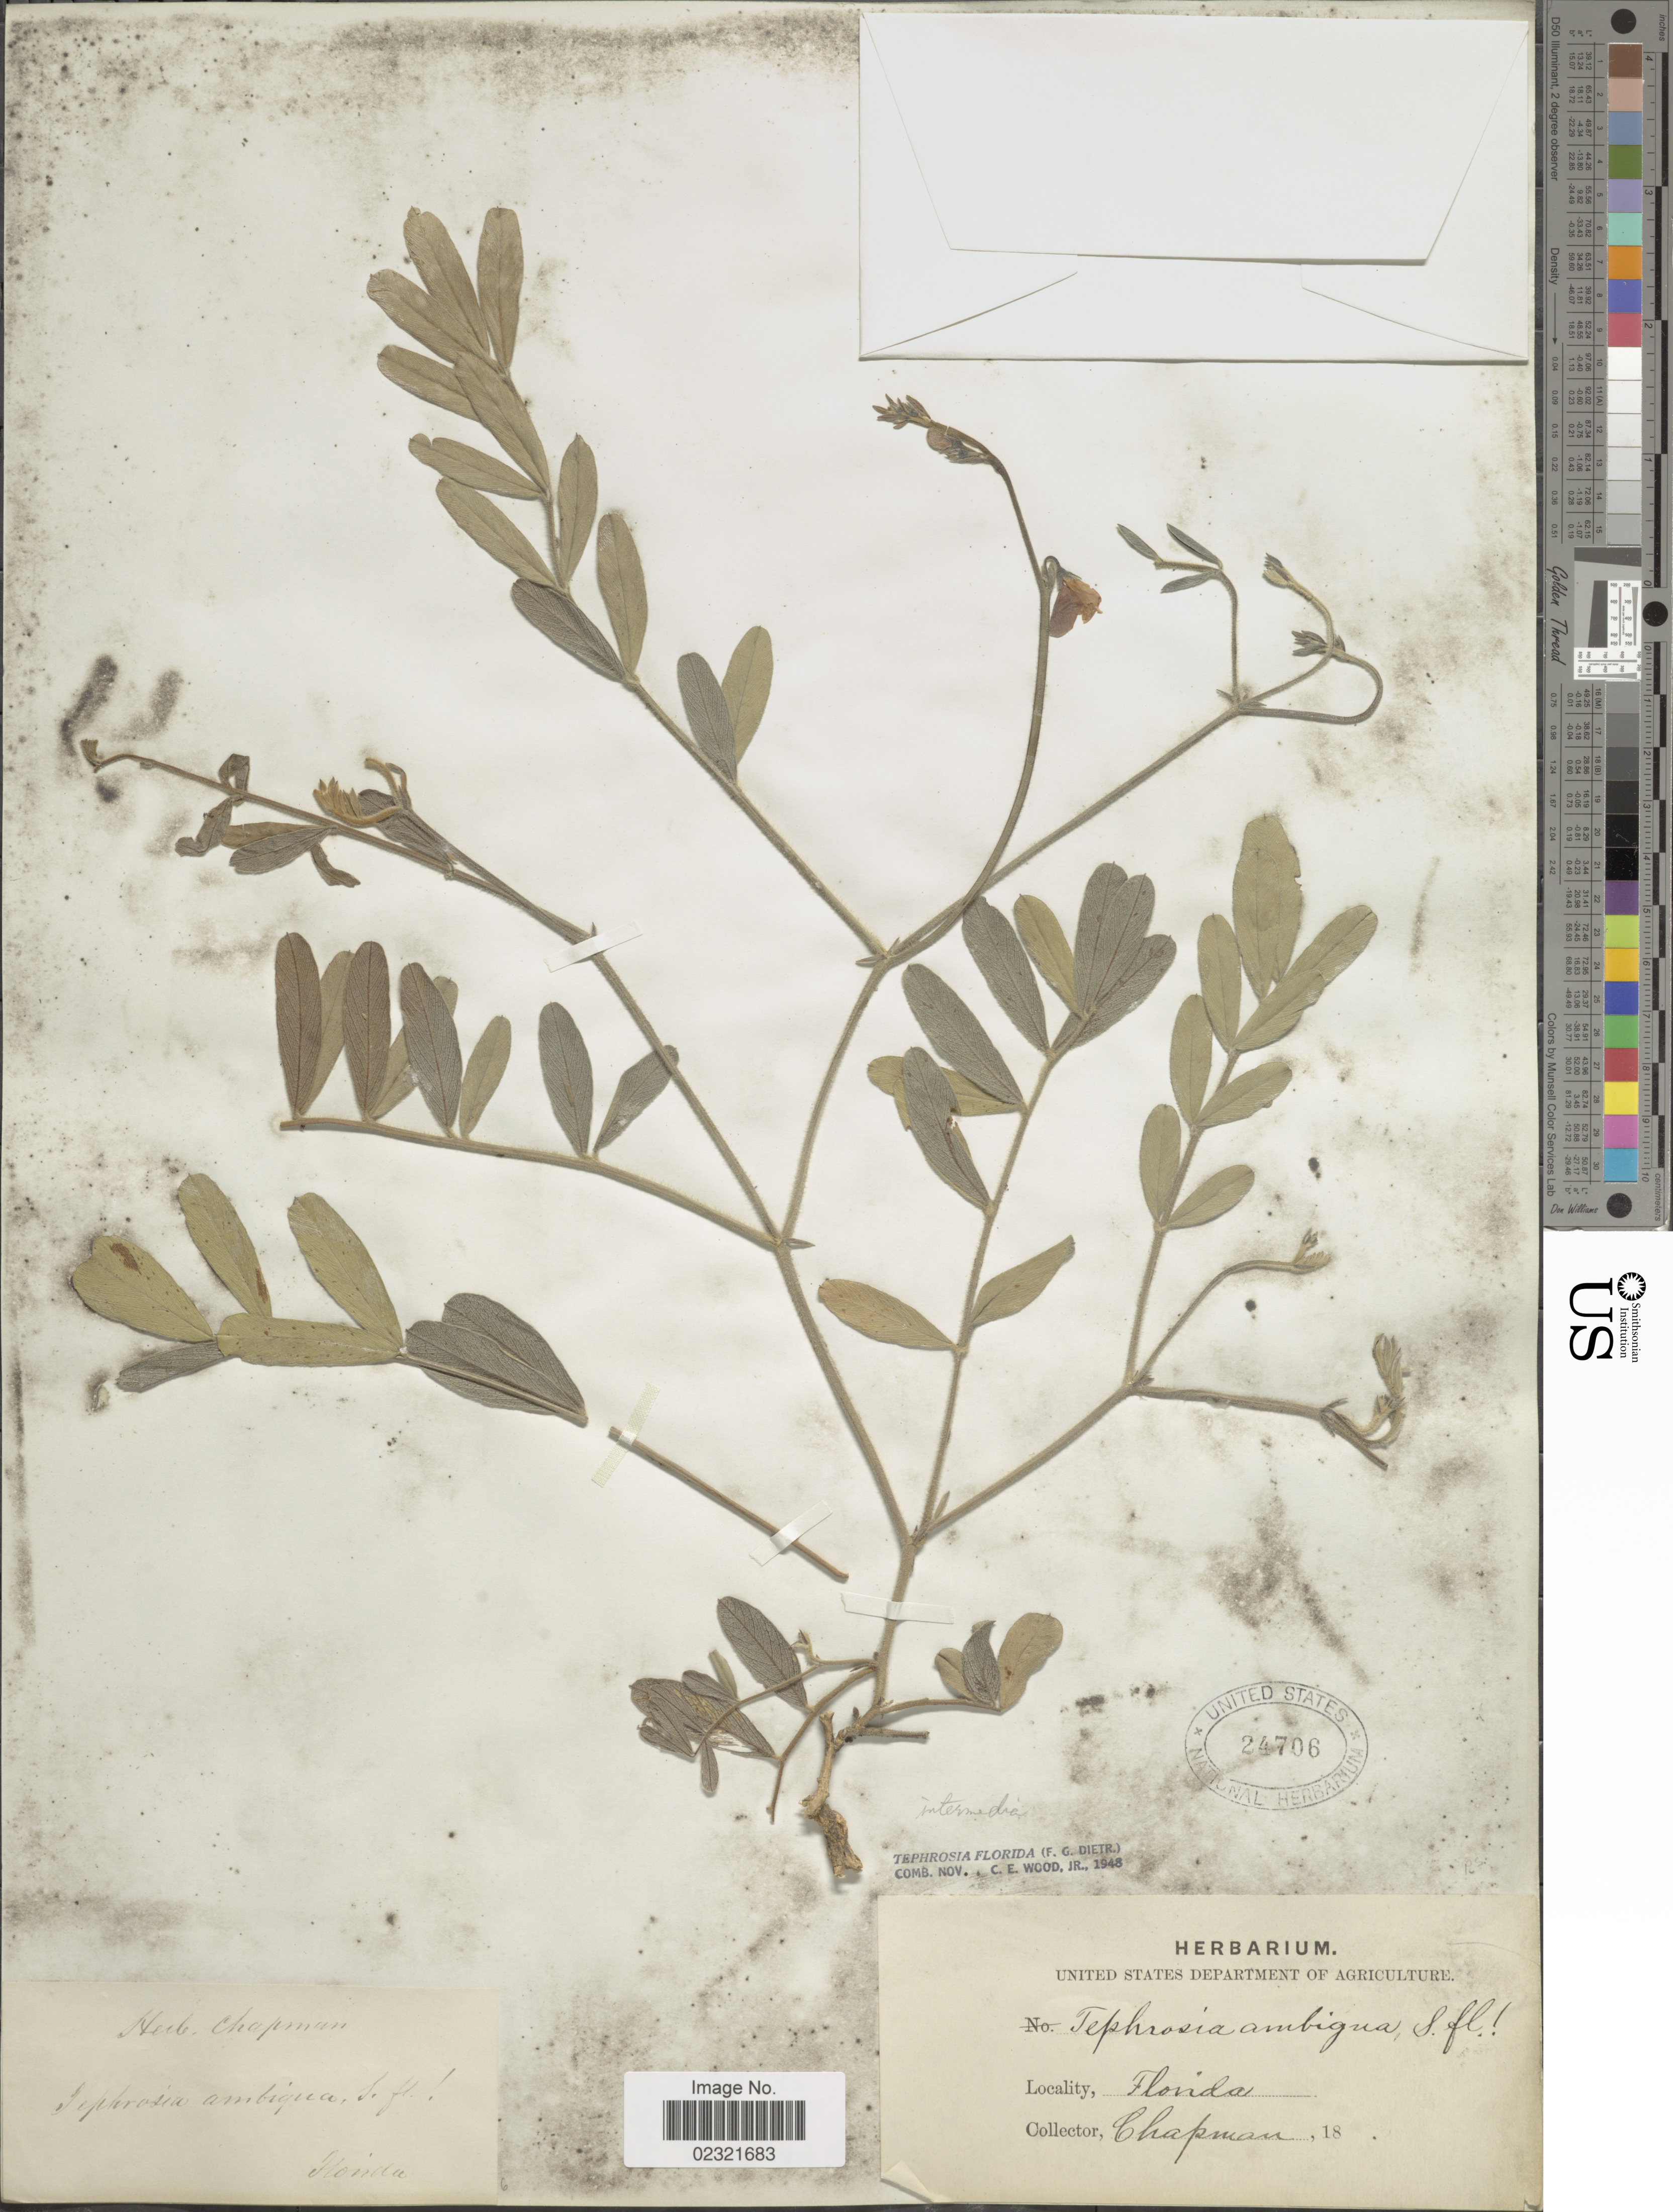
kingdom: Plantae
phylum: Tracheophyta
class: Magnoliopsida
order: Fabales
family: Fabaceae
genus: Tephrosia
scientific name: Tephrosia florida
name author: (Dietr.) C.E. Wood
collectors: A. Chapman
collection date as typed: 18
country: United States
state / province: Florida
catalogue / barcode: US 24706